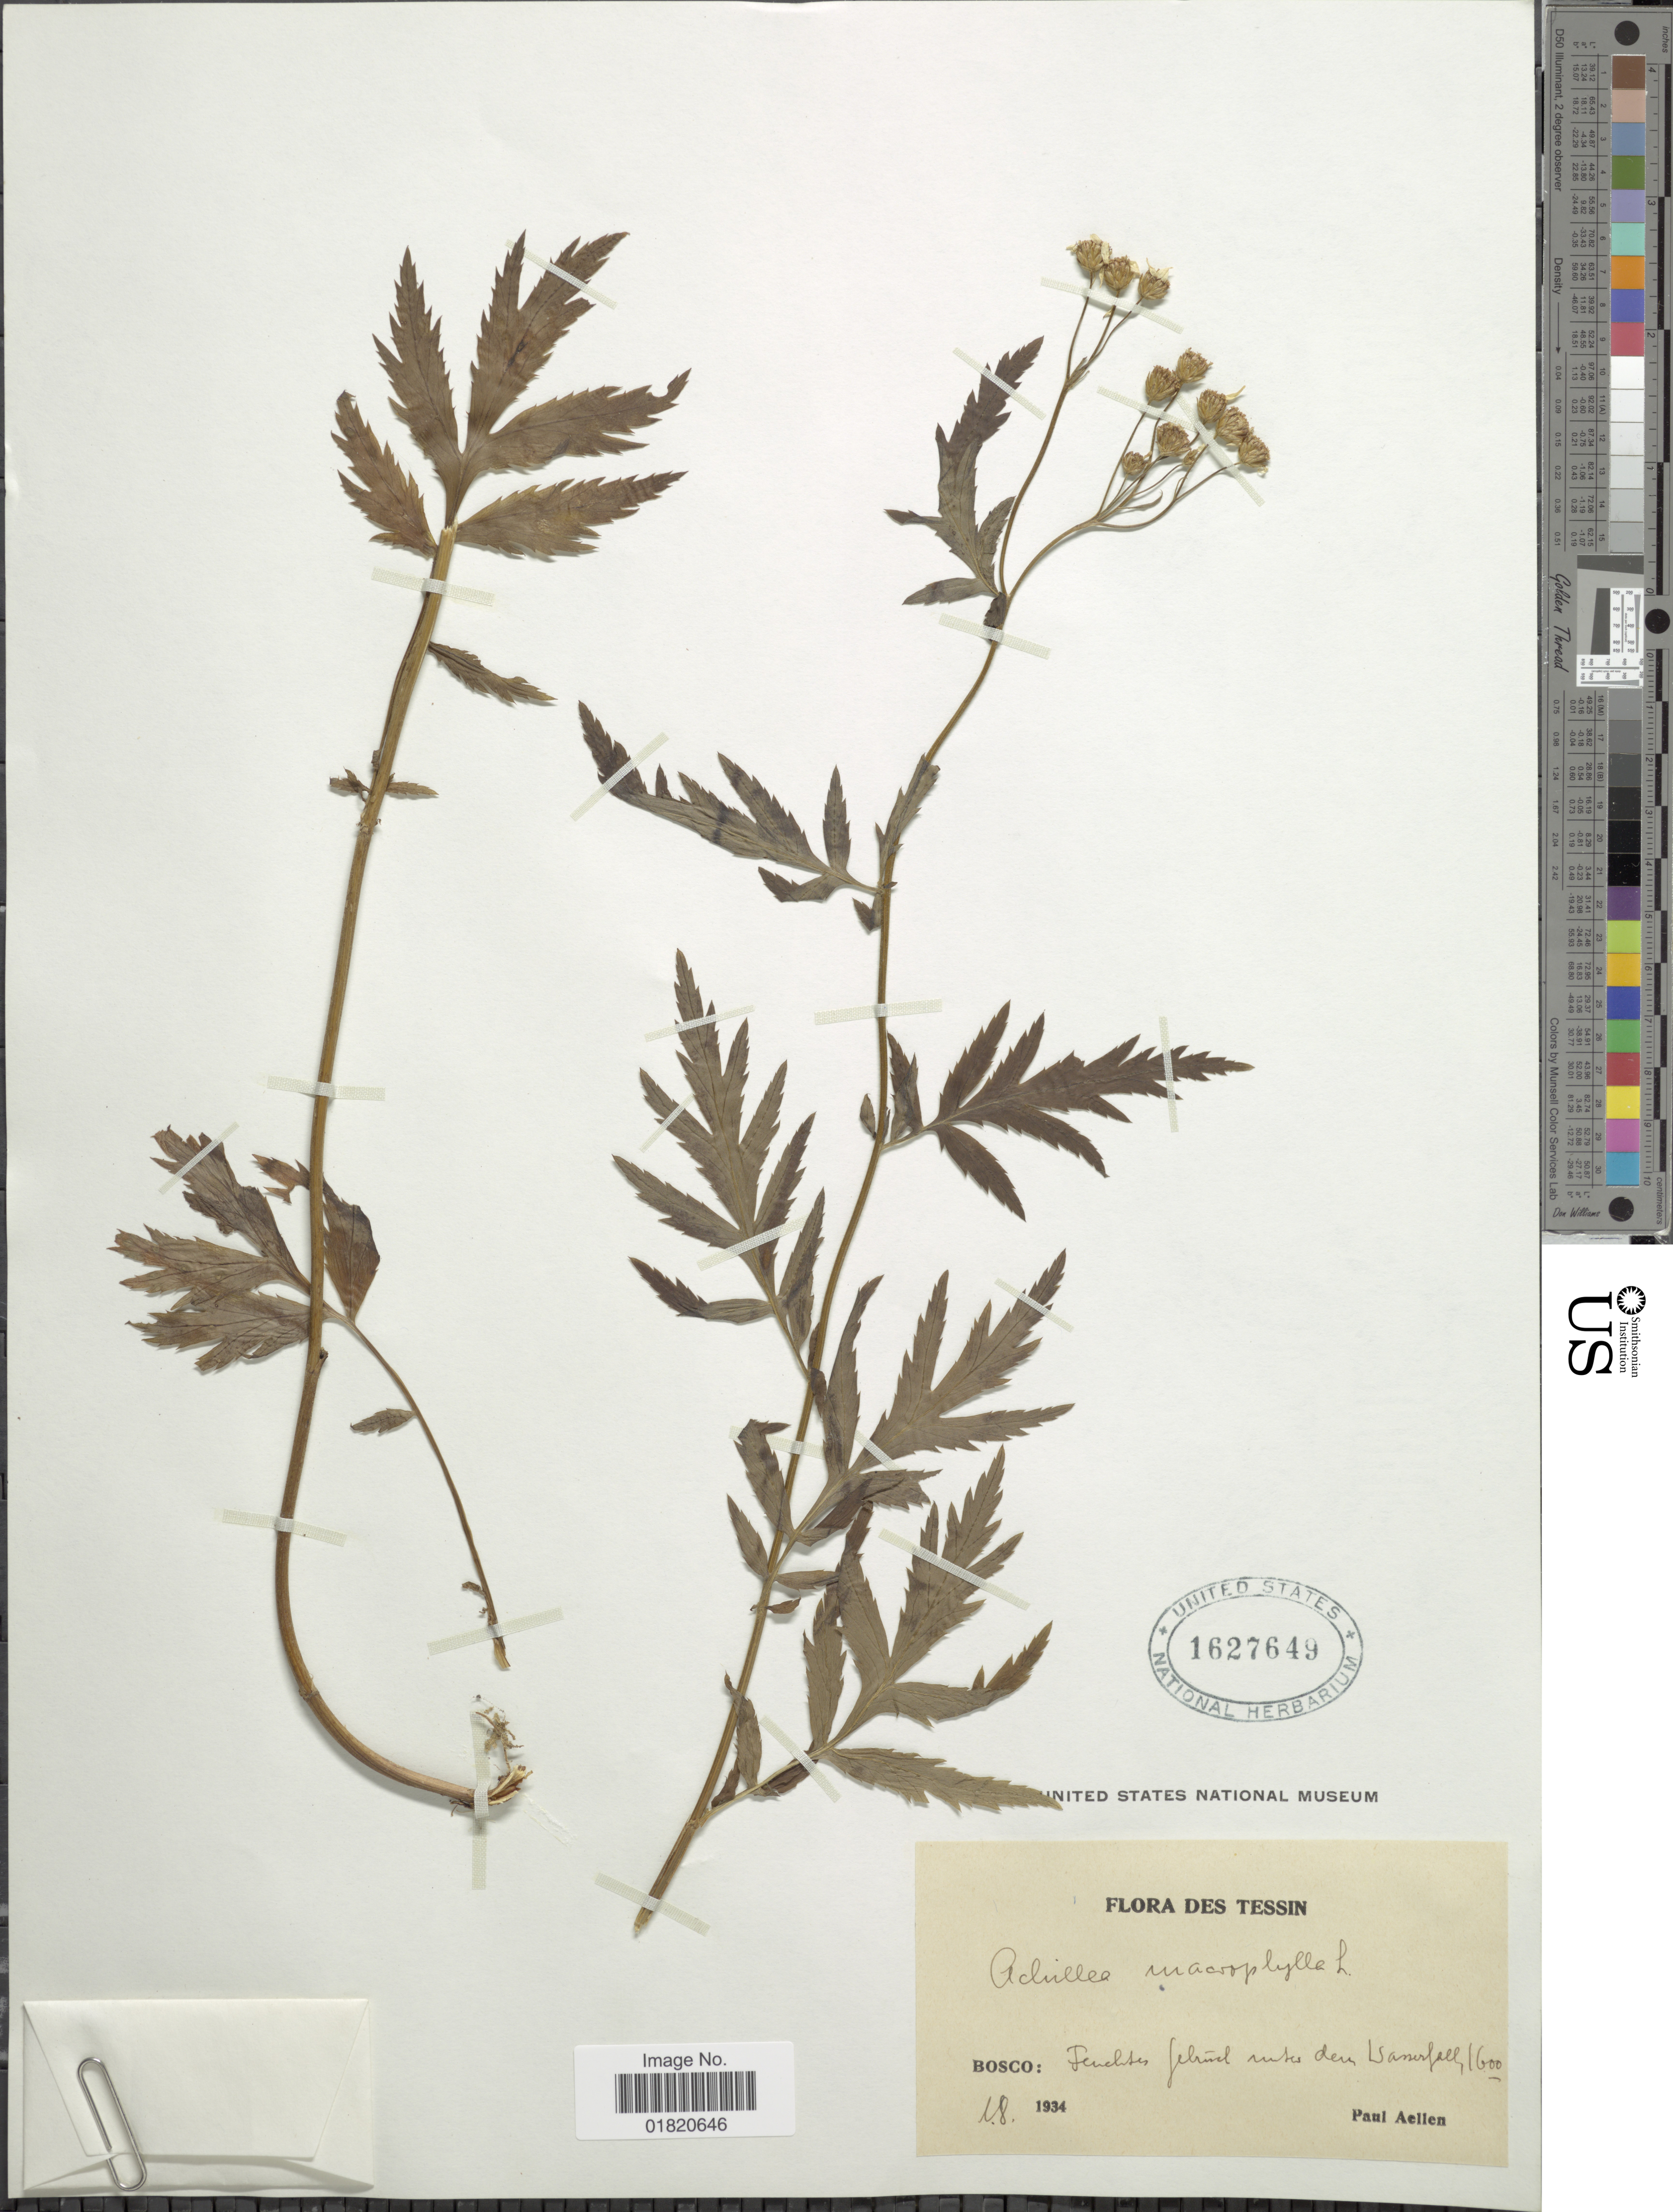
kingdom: Plantae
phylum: Tracheophyta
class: Magnoliopsida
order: Asterales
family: Asteraceae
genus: Achillea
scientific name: Achillea macrophylla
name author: L.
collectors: P. Aellen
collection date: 1934-08-01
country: Switzerland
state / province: Ticino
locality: Tessin. Bosco: Feuchtes sehuel unter den Wasserfalls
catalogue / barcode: US 1627649